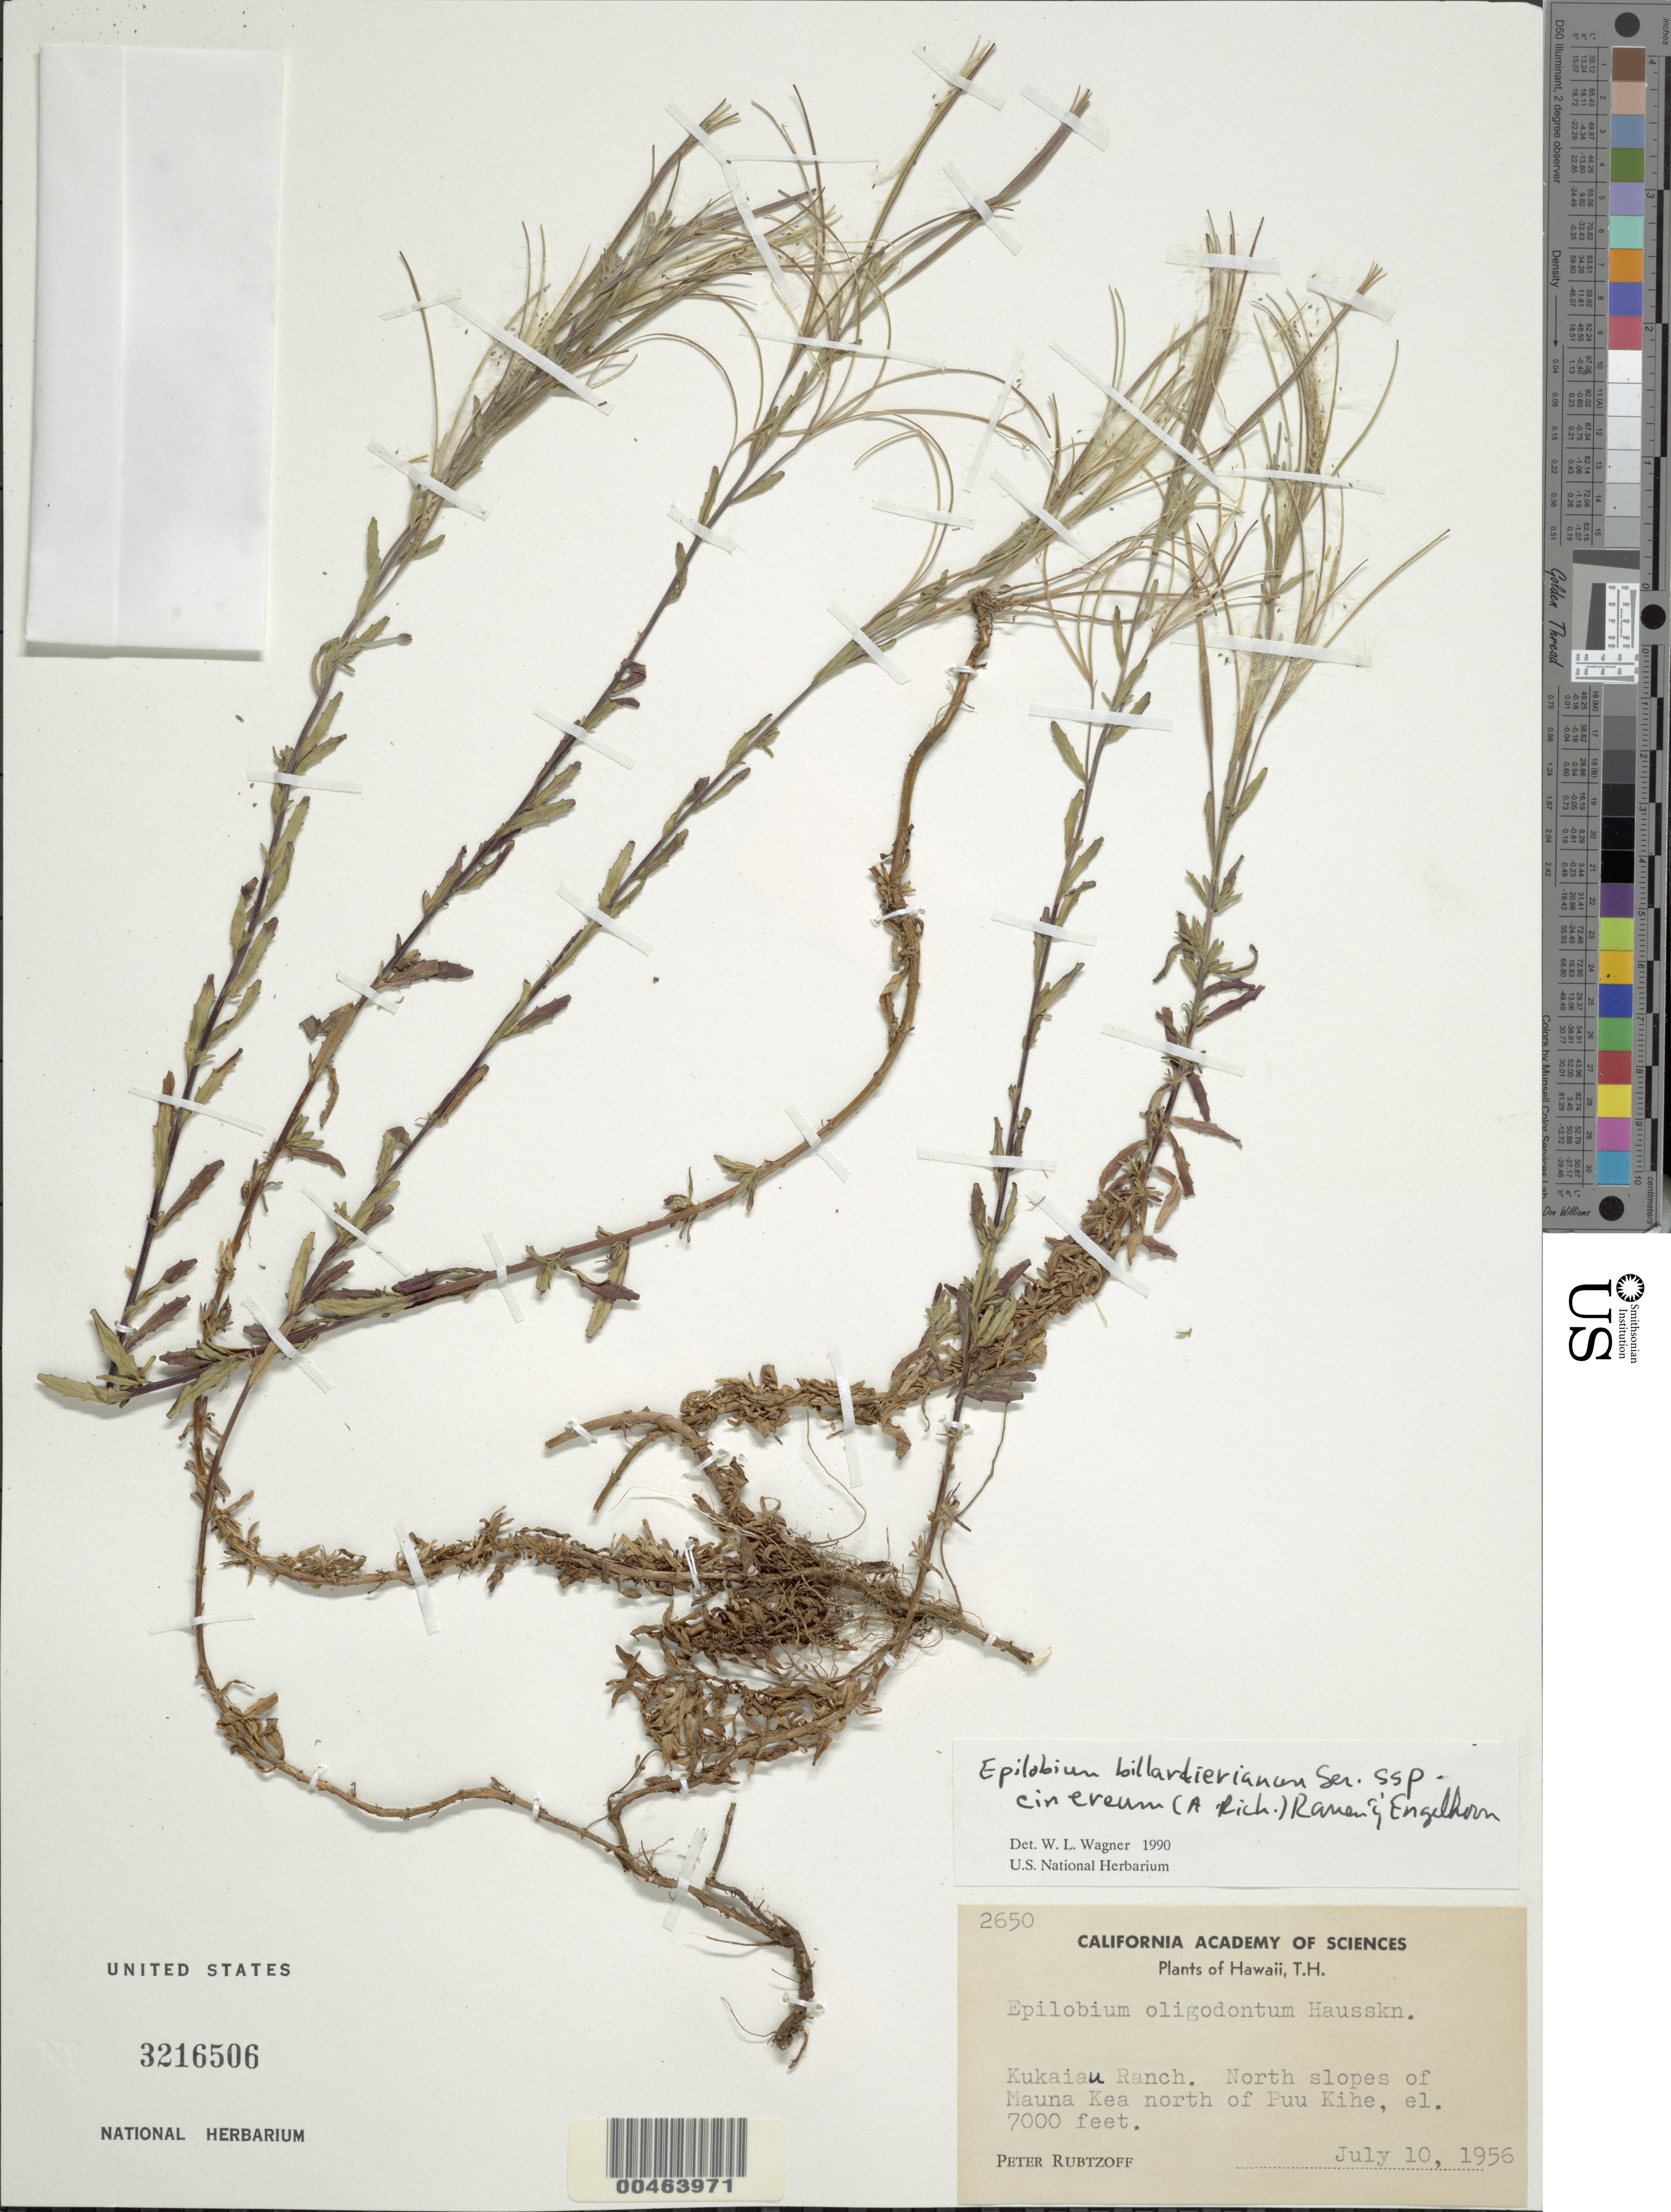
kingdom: Plantae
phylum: Tracheophyta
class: Magnoliopsida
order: Myrtales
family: Onagraceae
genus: Epilobium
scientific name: Epilobium billardiereanum subsp. cinereum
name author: (A. Rich.) P.H. Raven & Engelhorn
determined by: Wagner, W. L., (BOT), Smithsonian Institution - National Museum of Natural History (UNITED STATES)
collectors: P. Rubtzoff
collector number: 2650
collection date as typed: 10 Jul 1956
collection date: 1956-07-10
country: United States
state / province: Hawaii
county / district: Hawaii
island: Hawaii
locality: Kukaiau Ranch. North slopes of Mauna Kea north of Puu Kihe.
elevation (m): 2134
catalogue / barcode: US 3216506